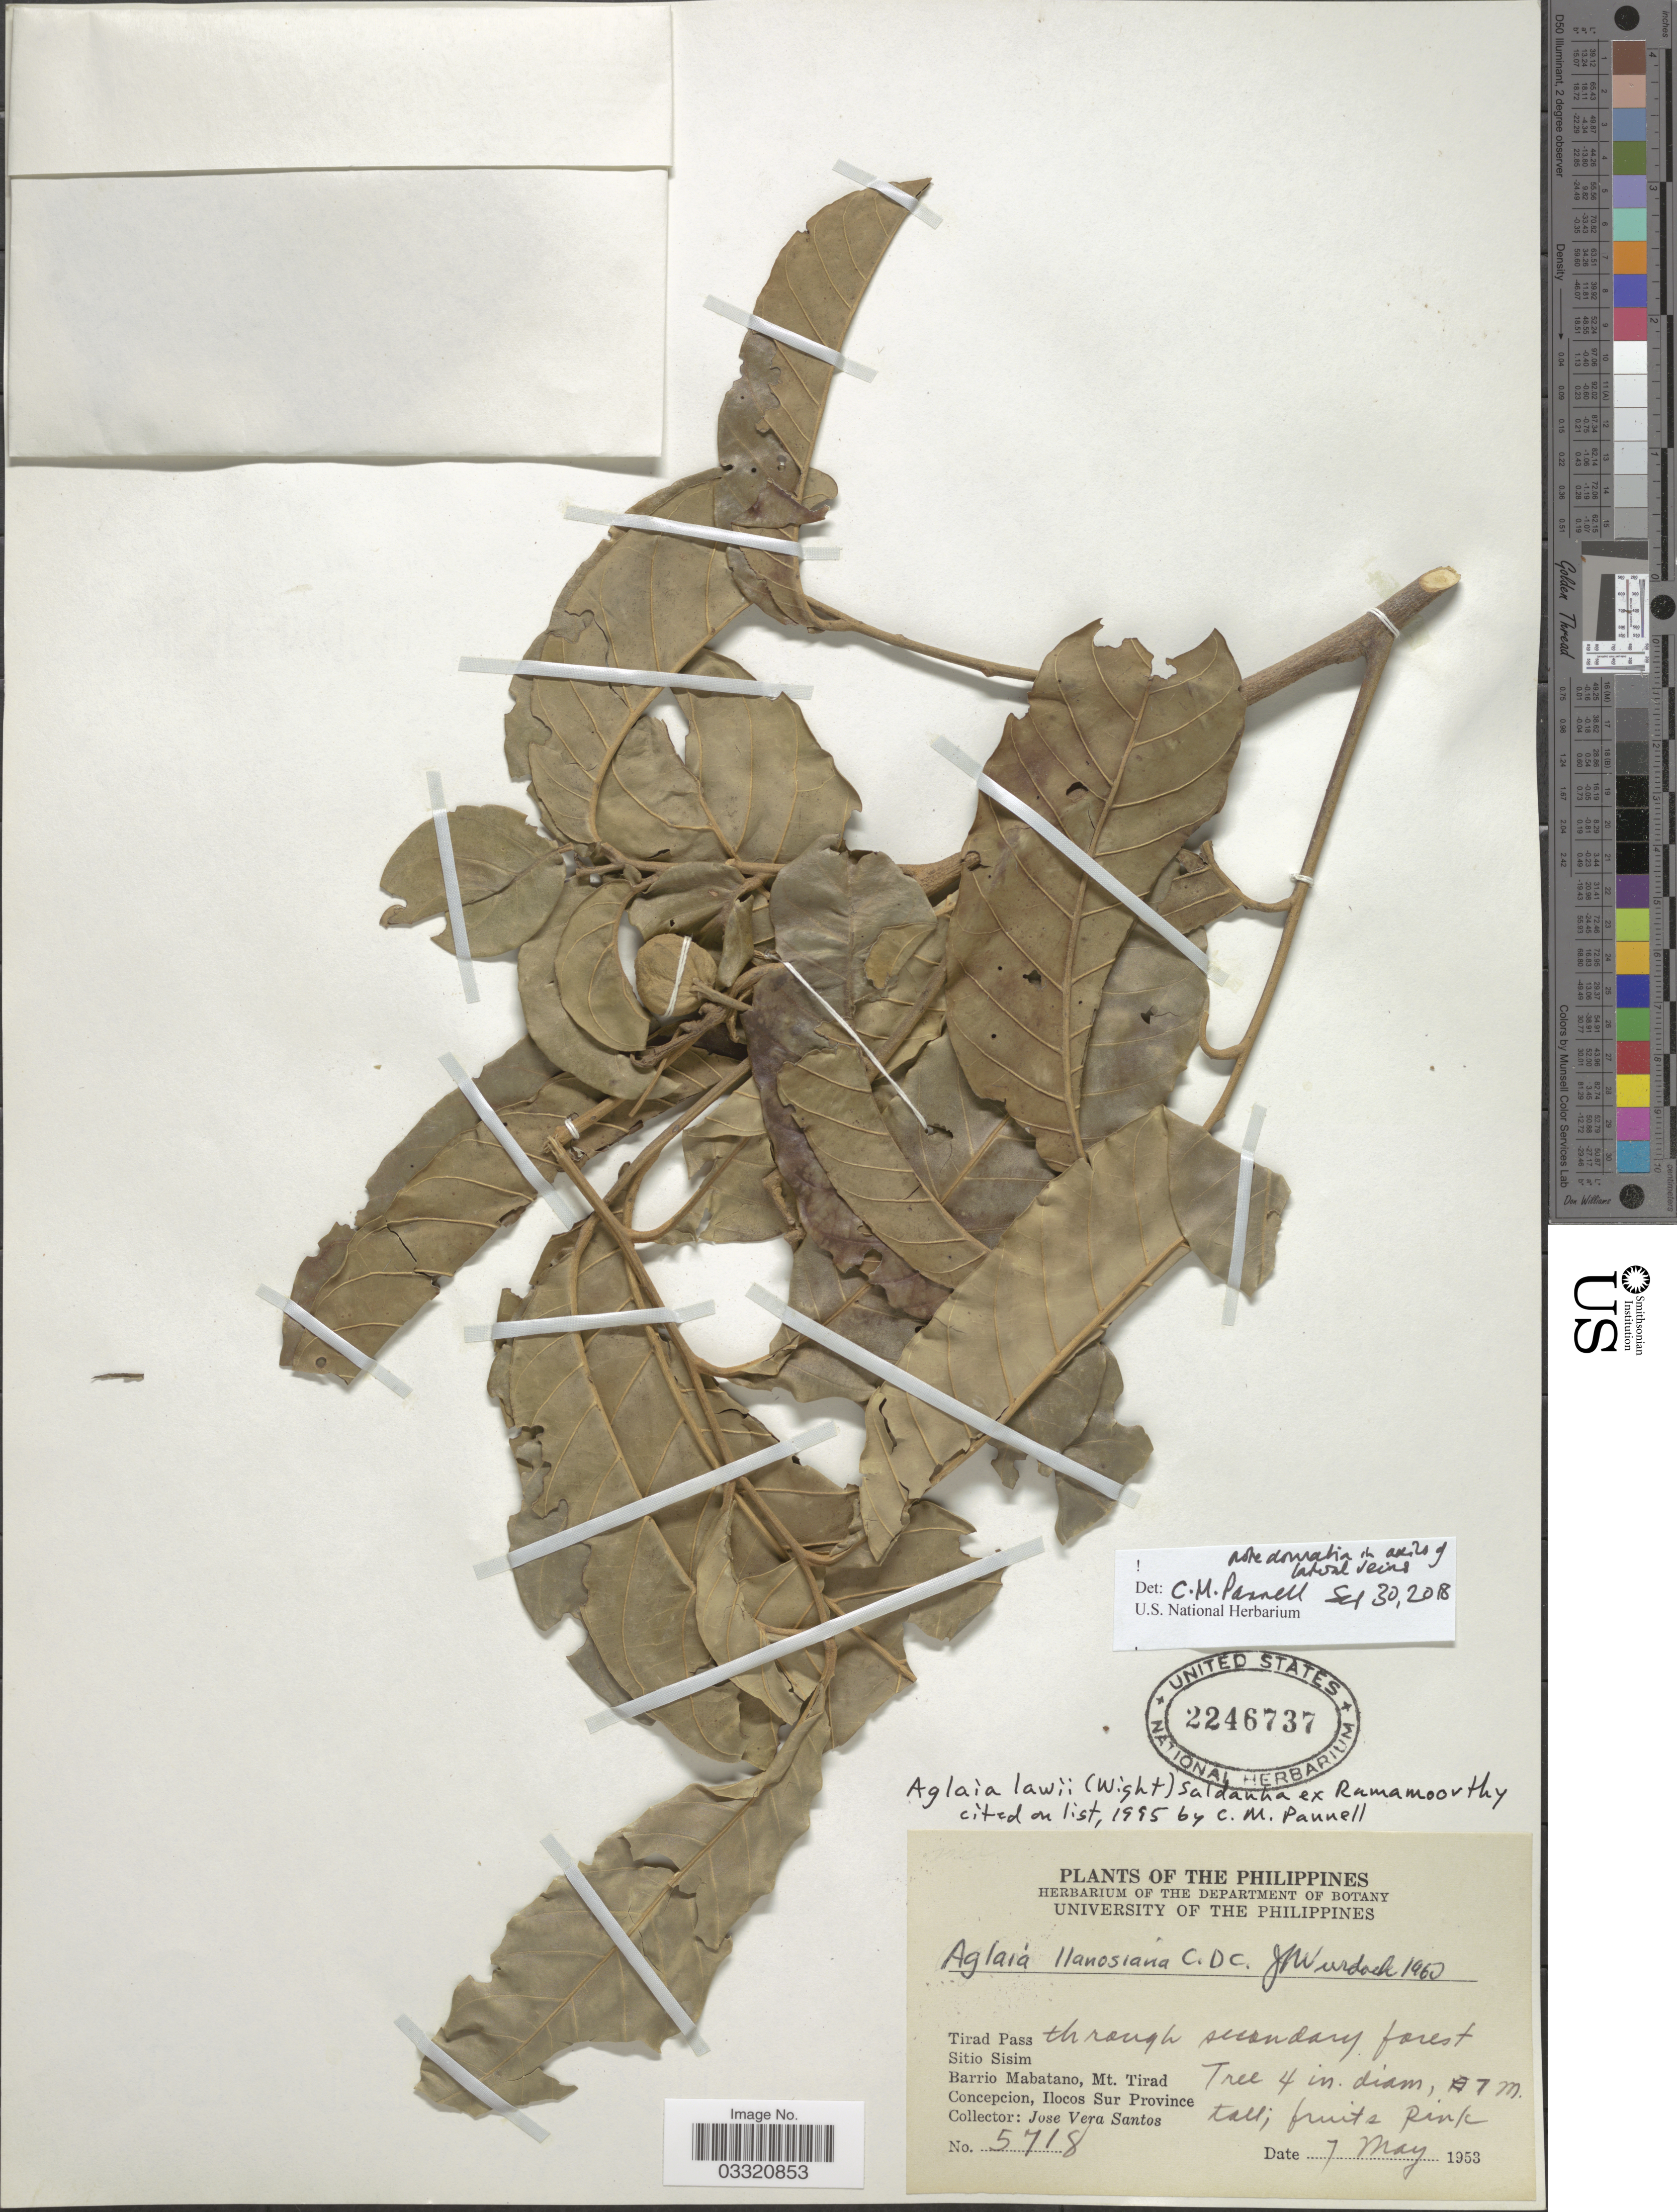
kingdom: Plantae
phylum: Tracheophyta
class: Magnoliopsida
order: Sapindales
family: Meliaceae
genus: Aglaia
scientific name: Aglaia lawii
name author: (Wight) C.J. Saldanha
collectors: J. V. Santos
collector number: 5718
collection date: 1953-05-07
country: Philippines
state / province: Ilocos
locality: Tirad Pass. Sitio Sisim. Barrio Mabatano, Mt. Tirad. Concepcion, Ilocos Sur Province.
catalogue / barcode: US 2246737